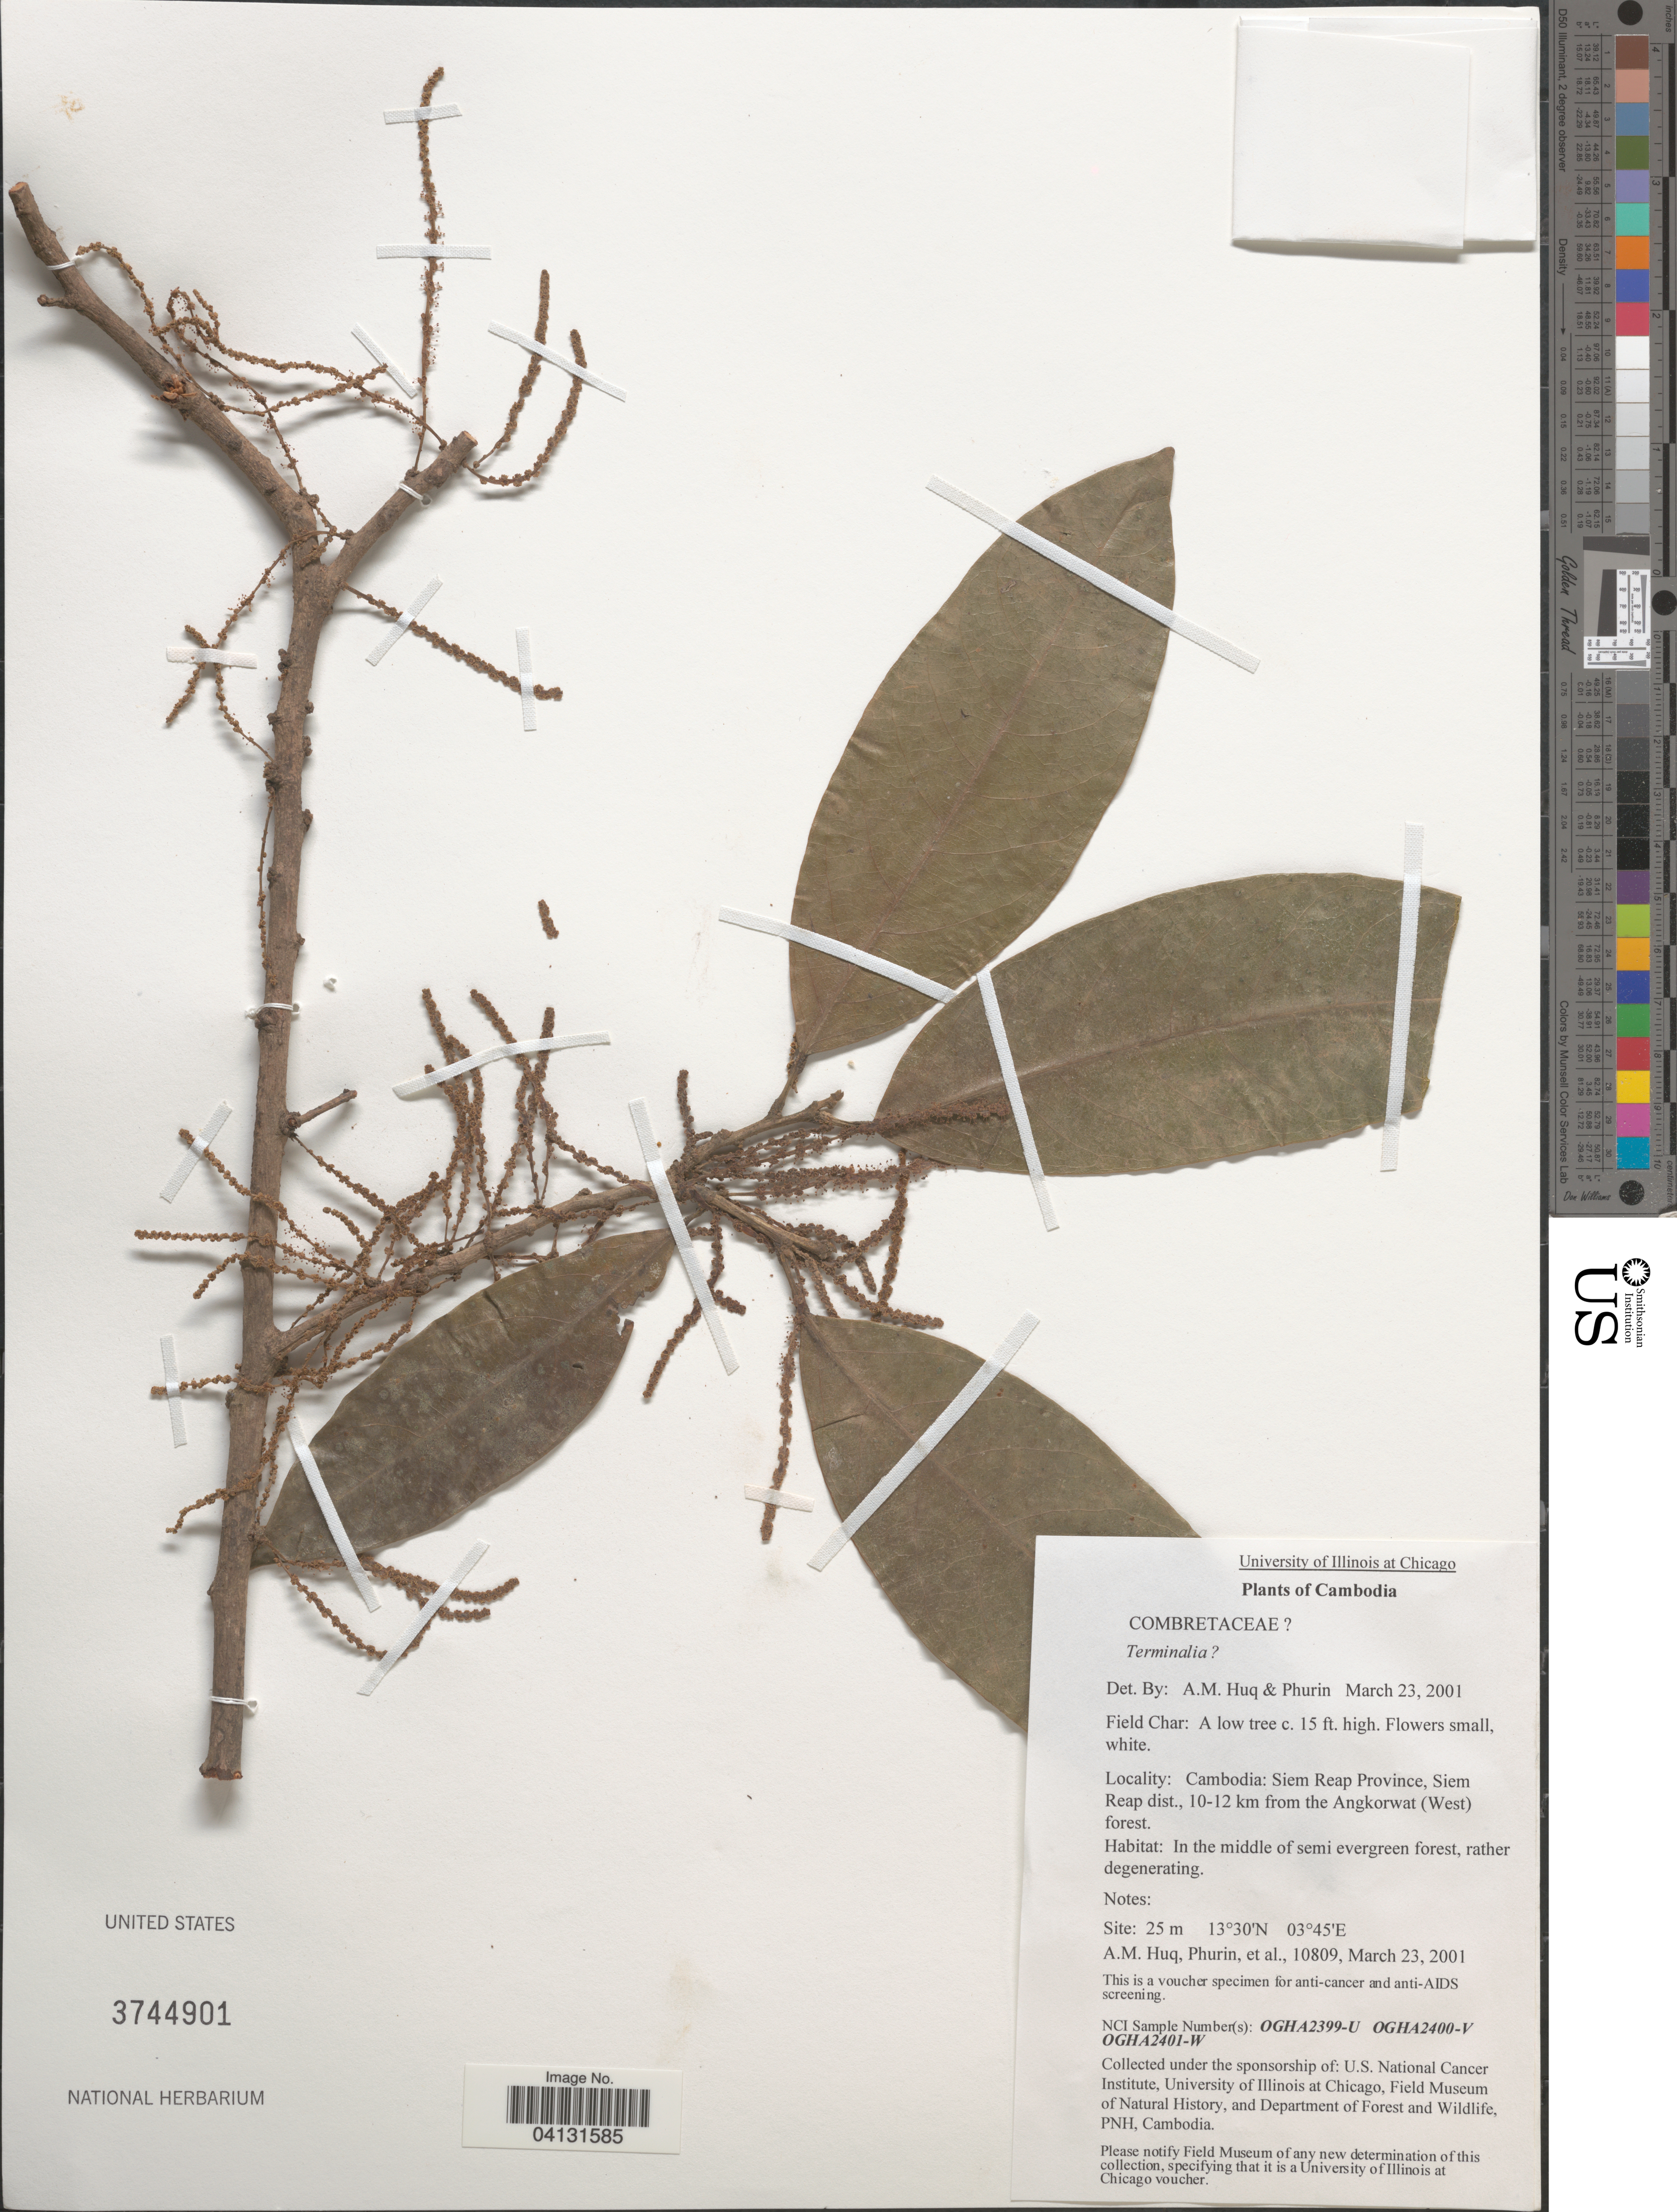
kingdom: Plantae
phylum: Tracheophyta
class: Magnoliopsida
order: Myrtales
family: Combretaceae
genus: Terminalia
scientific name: Terminalia sp.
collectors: A. M. Huq, -. Phurin & et al.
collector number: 10809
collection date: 2001-03-23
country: Cambodia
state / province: Siĕm Réab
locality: Siem Reap Province, Siem Reap dist., 10-12 km from the Angkorwat (West) forest.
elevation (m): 25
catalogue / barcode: US 3744901